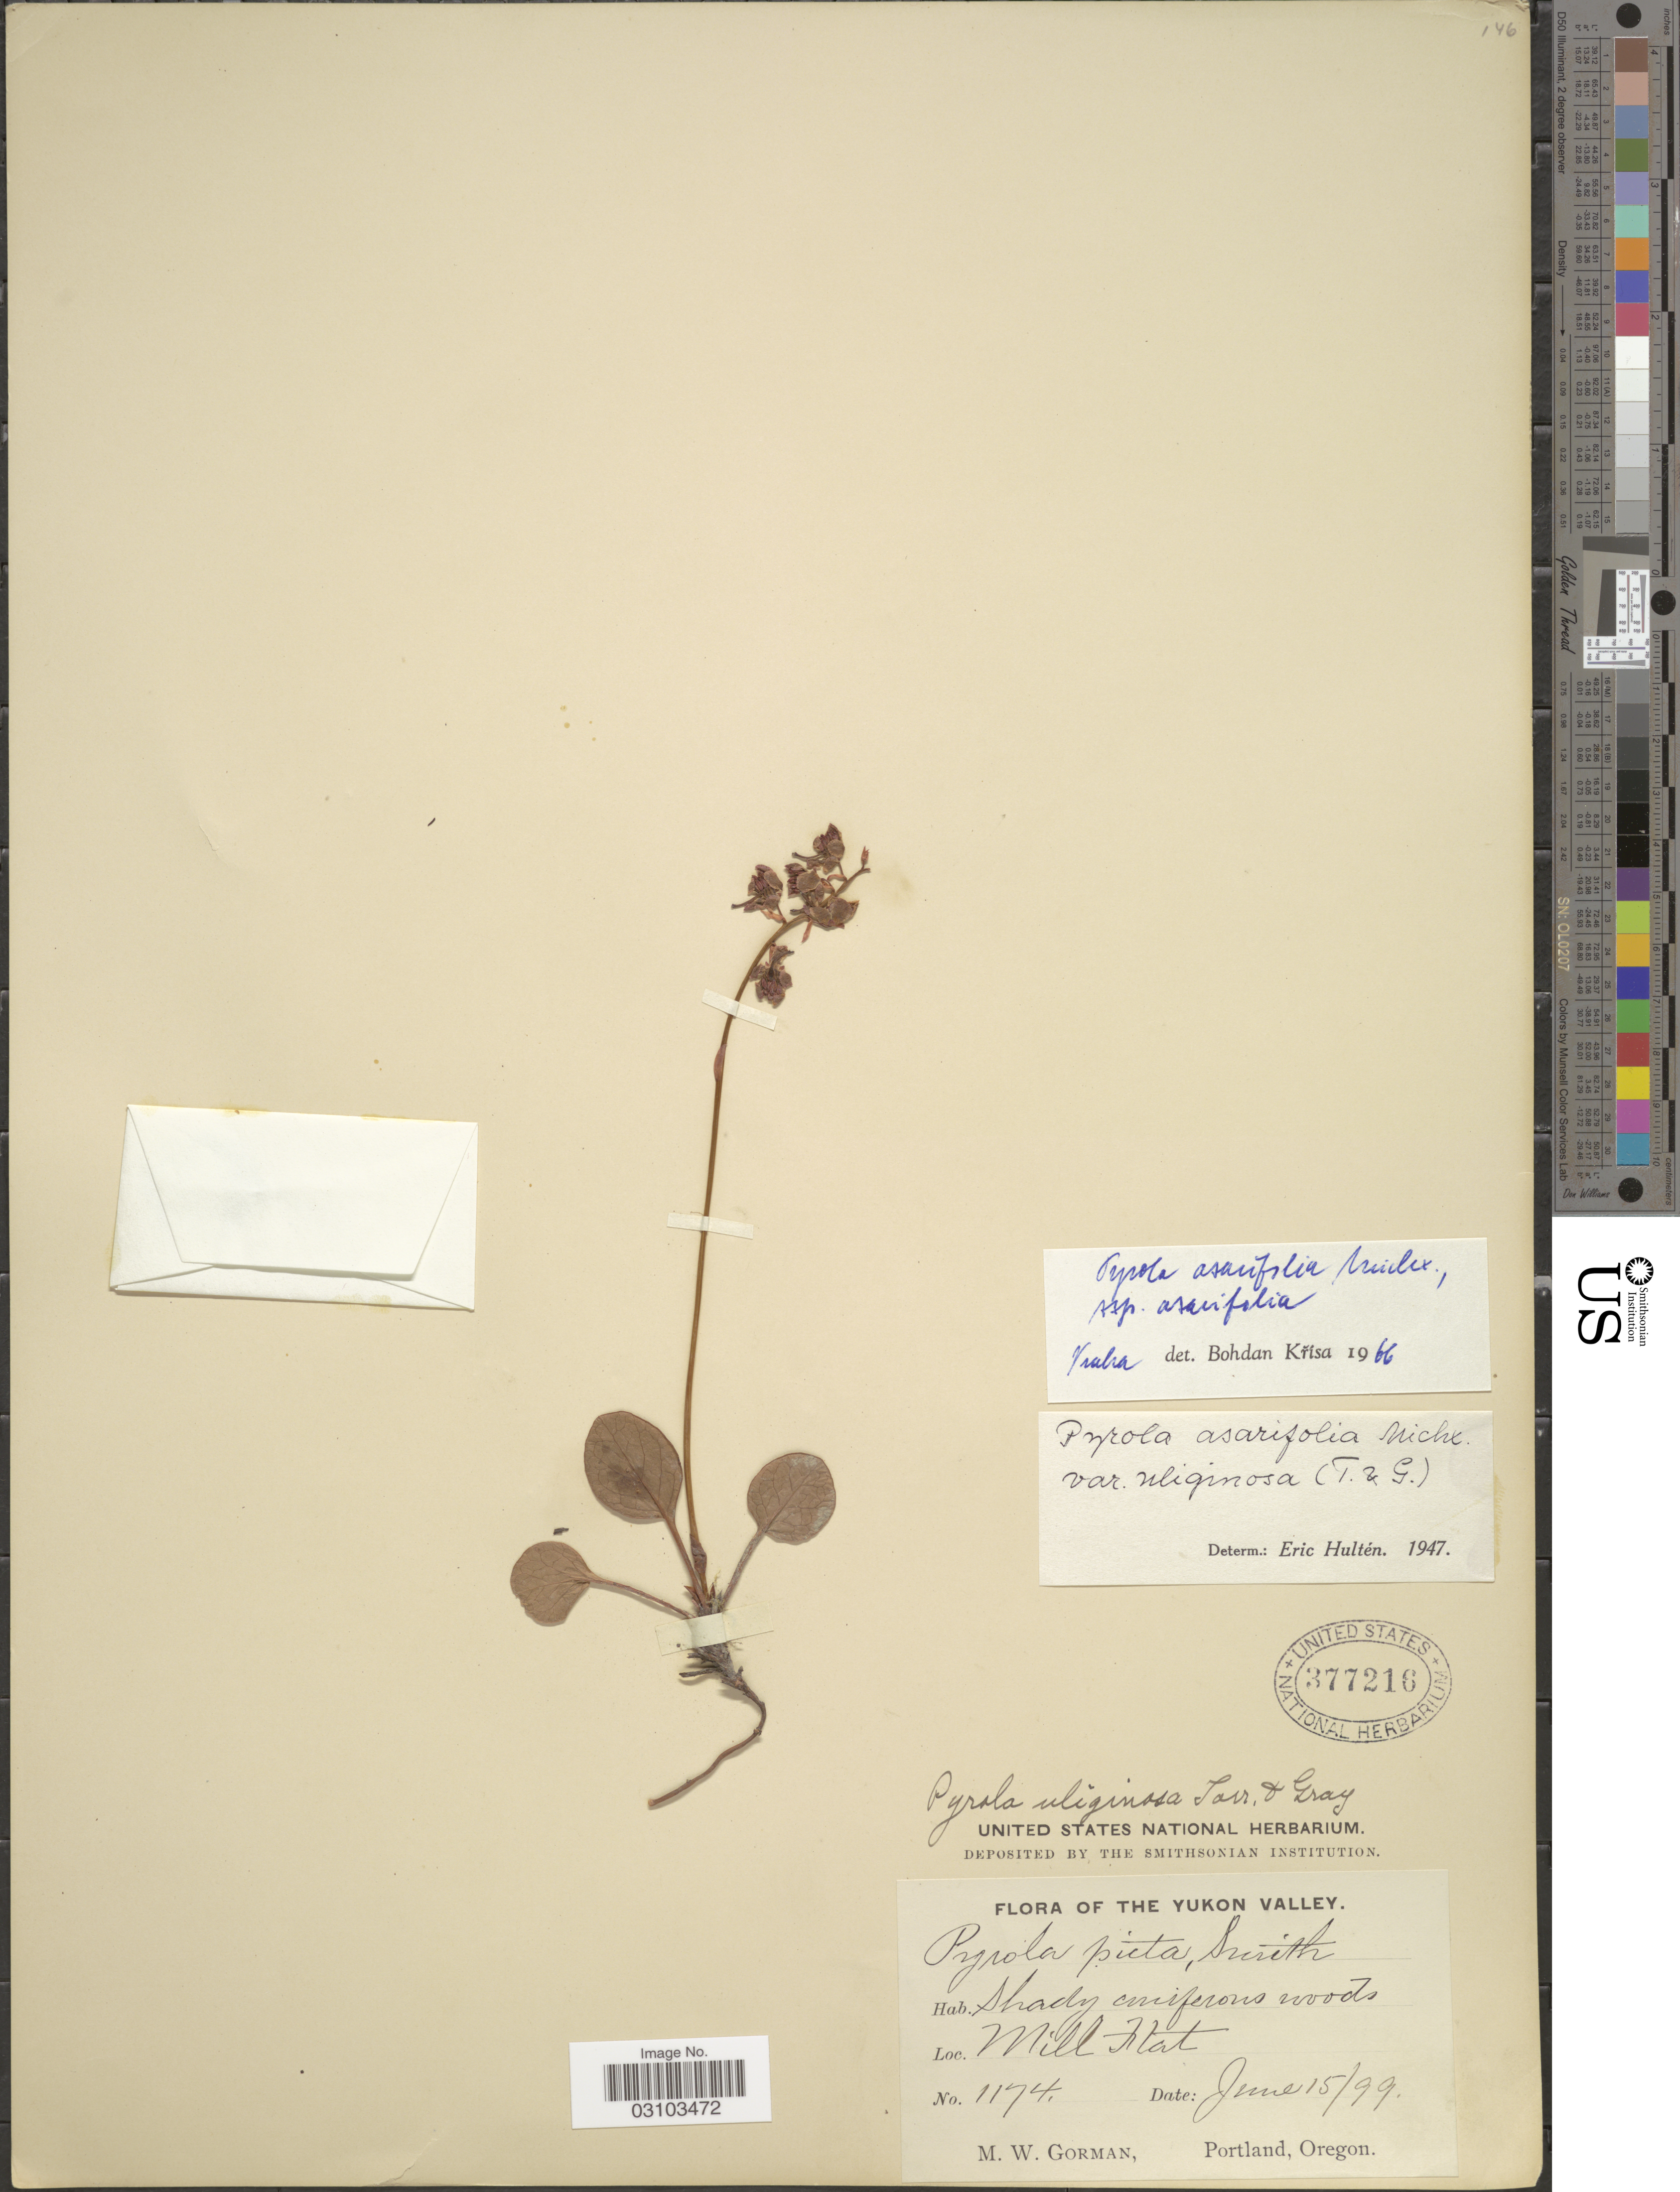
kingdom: Plantae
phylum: Tracheophyta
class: Magnoliopsida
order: Ericales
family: Ericaceae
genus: Pyrola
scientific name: Pyrola asarifolia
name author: Michx.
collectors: M. W. Gorman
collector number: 1174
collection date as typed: Transcribed d/m/y: 15/6/99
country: Canada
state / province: Yukon Territory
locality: The Yukon Valley. Mill Flat.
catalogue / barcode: US 377216